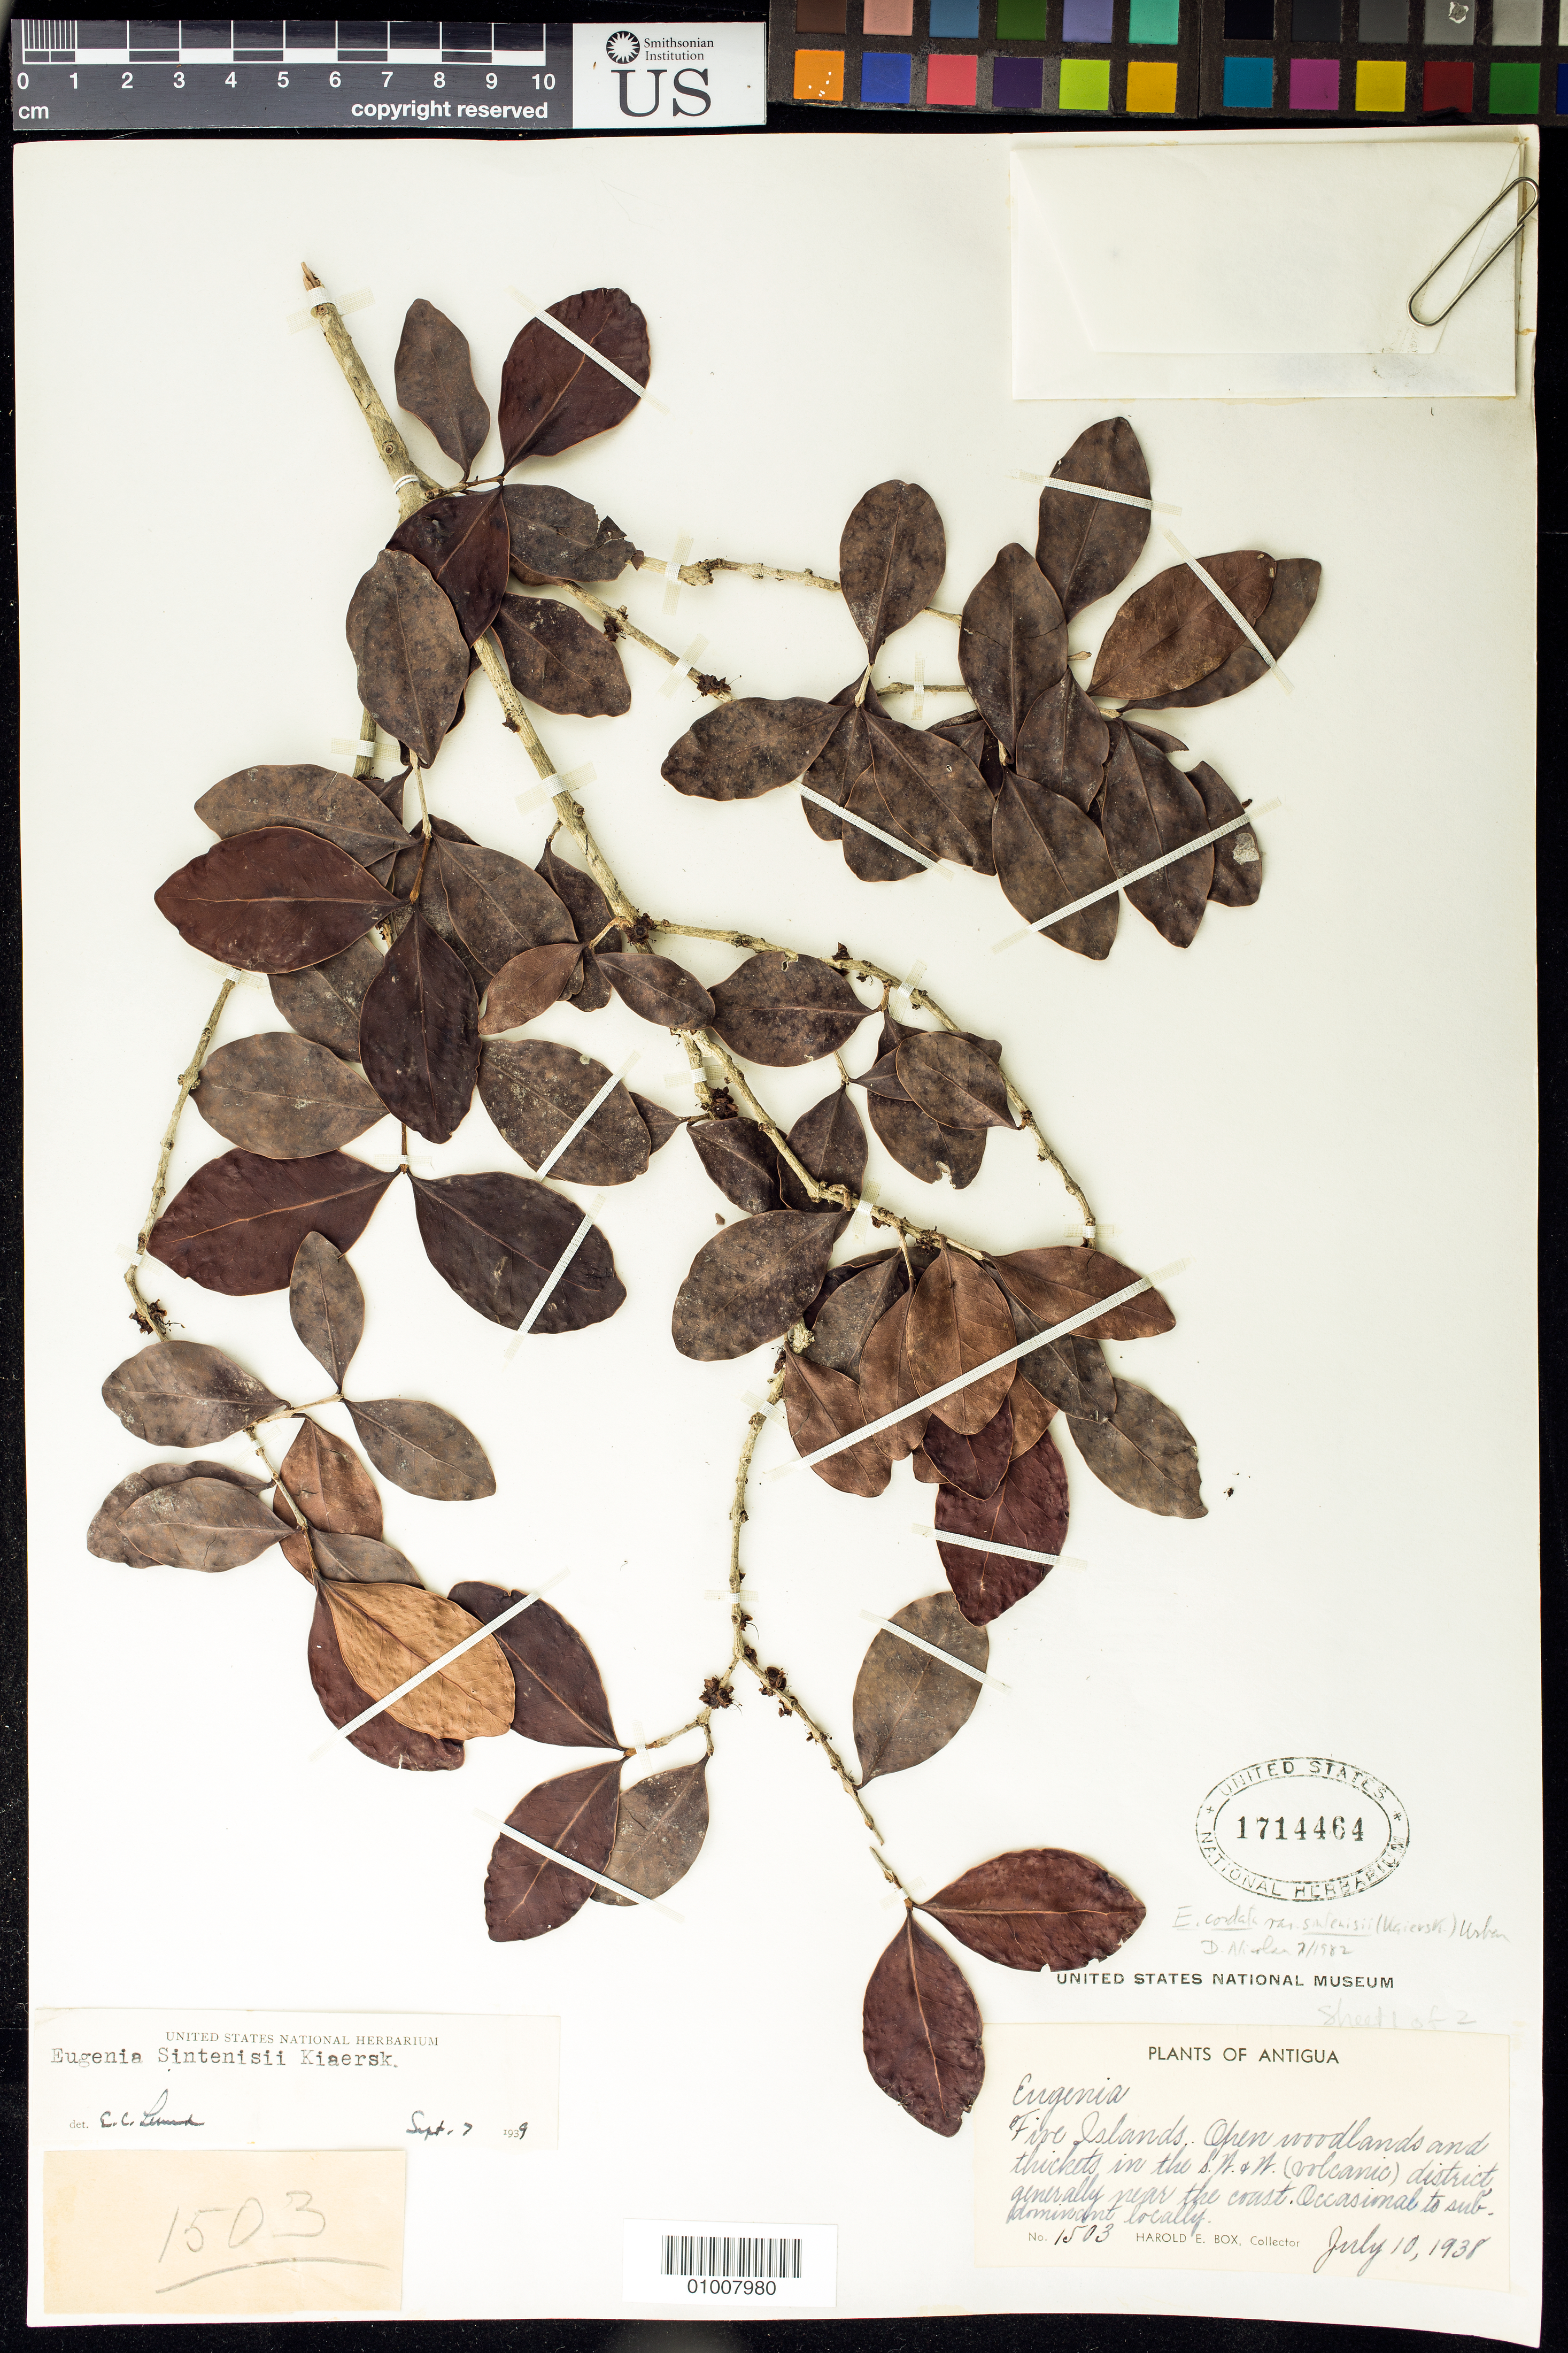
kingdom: Plantae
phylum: Tracheophyta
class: Magnoliopsida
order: Myrtales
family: Myrtaceae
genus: Eugenia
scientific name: Eugenia cordata var. sintenisii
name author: (Kiaersk.) Krug & Urb.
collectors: H. E. Box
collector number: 1503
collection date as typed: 10 Jul 1931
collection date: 1931-07-10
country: Antigua and Barbuda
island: Antigua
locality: Five Islands. S.W. and W. (volcanic) district.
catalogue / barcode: US 1714464